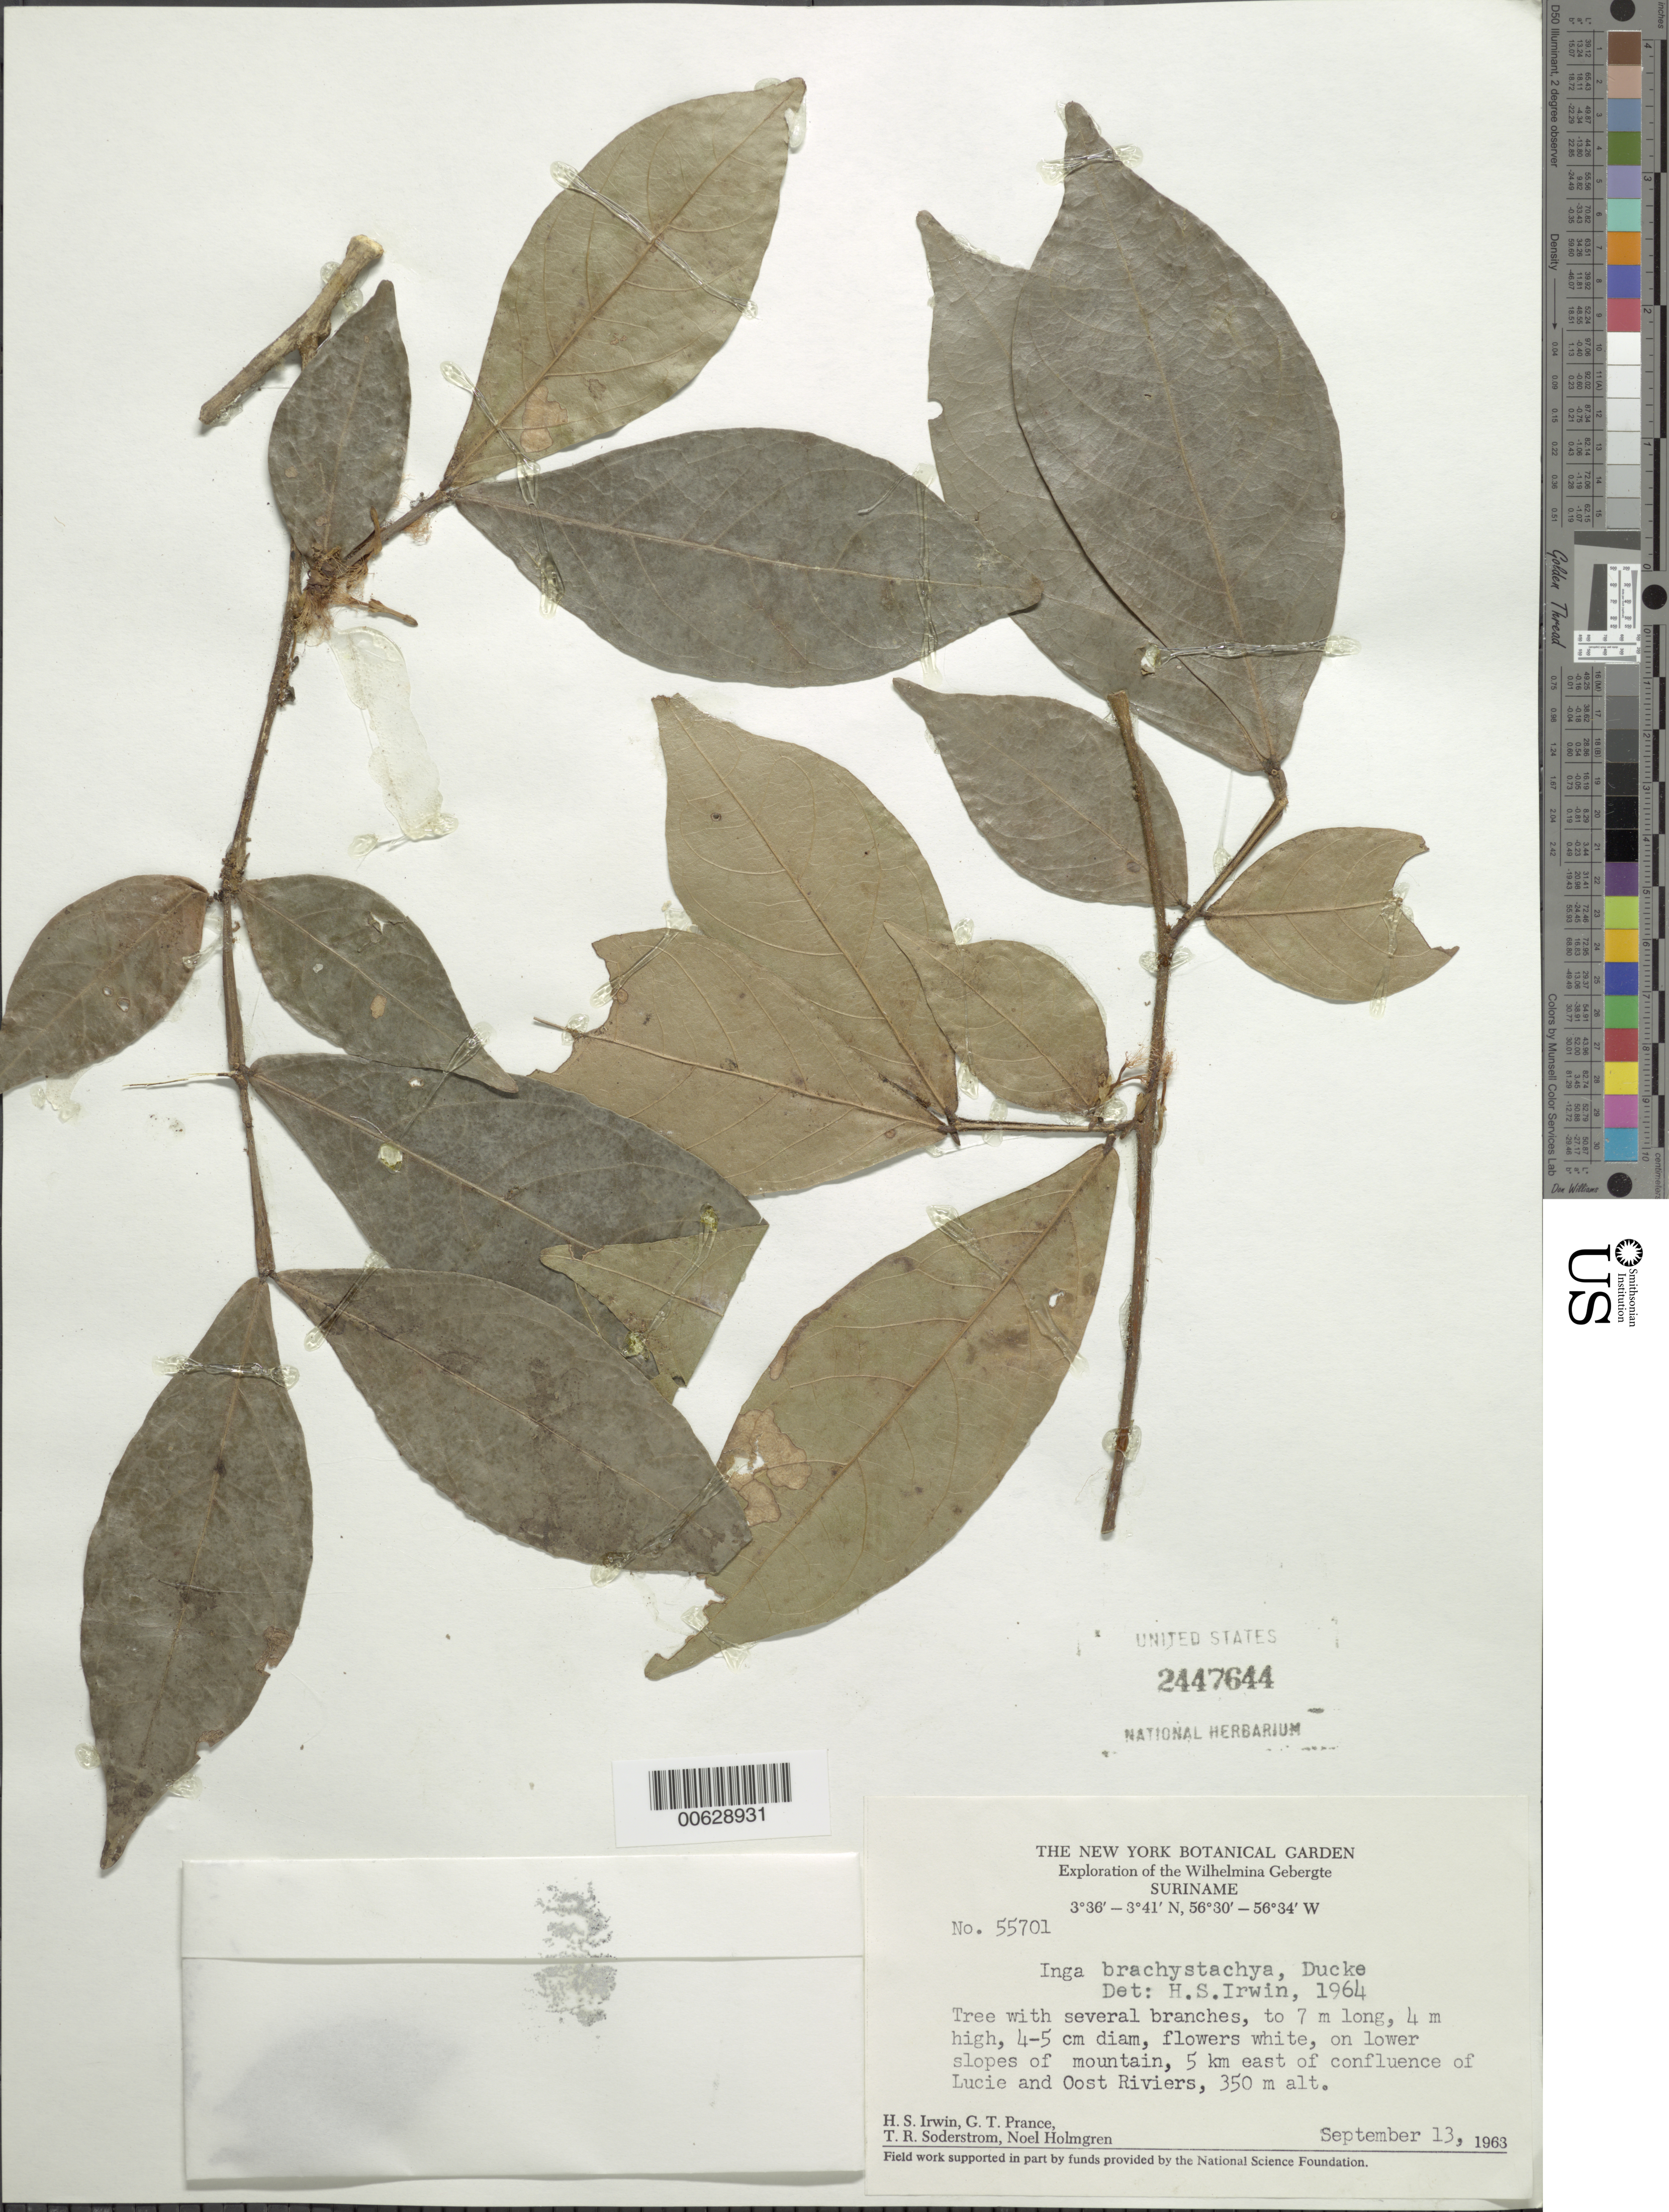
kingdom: Plantae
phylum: Tracheophyta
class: Magnoliopsida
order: Fabales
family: Fabaceae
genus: Inga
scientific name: Inga brachystachya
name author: Ducke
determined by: Irwin, Howard S.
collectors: H. Irwin, G. T. Prance, T. R. Soderstrom & N. H. Holmgren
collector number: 55701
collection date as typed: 13-Sep-63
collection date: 1963-09-13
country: Suriname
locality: Lucie R., 5 km E confluence with Oost R., Wilhelmina Gebergte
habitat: Lower slopes of mountain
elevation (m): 350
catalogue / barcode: US 2447644